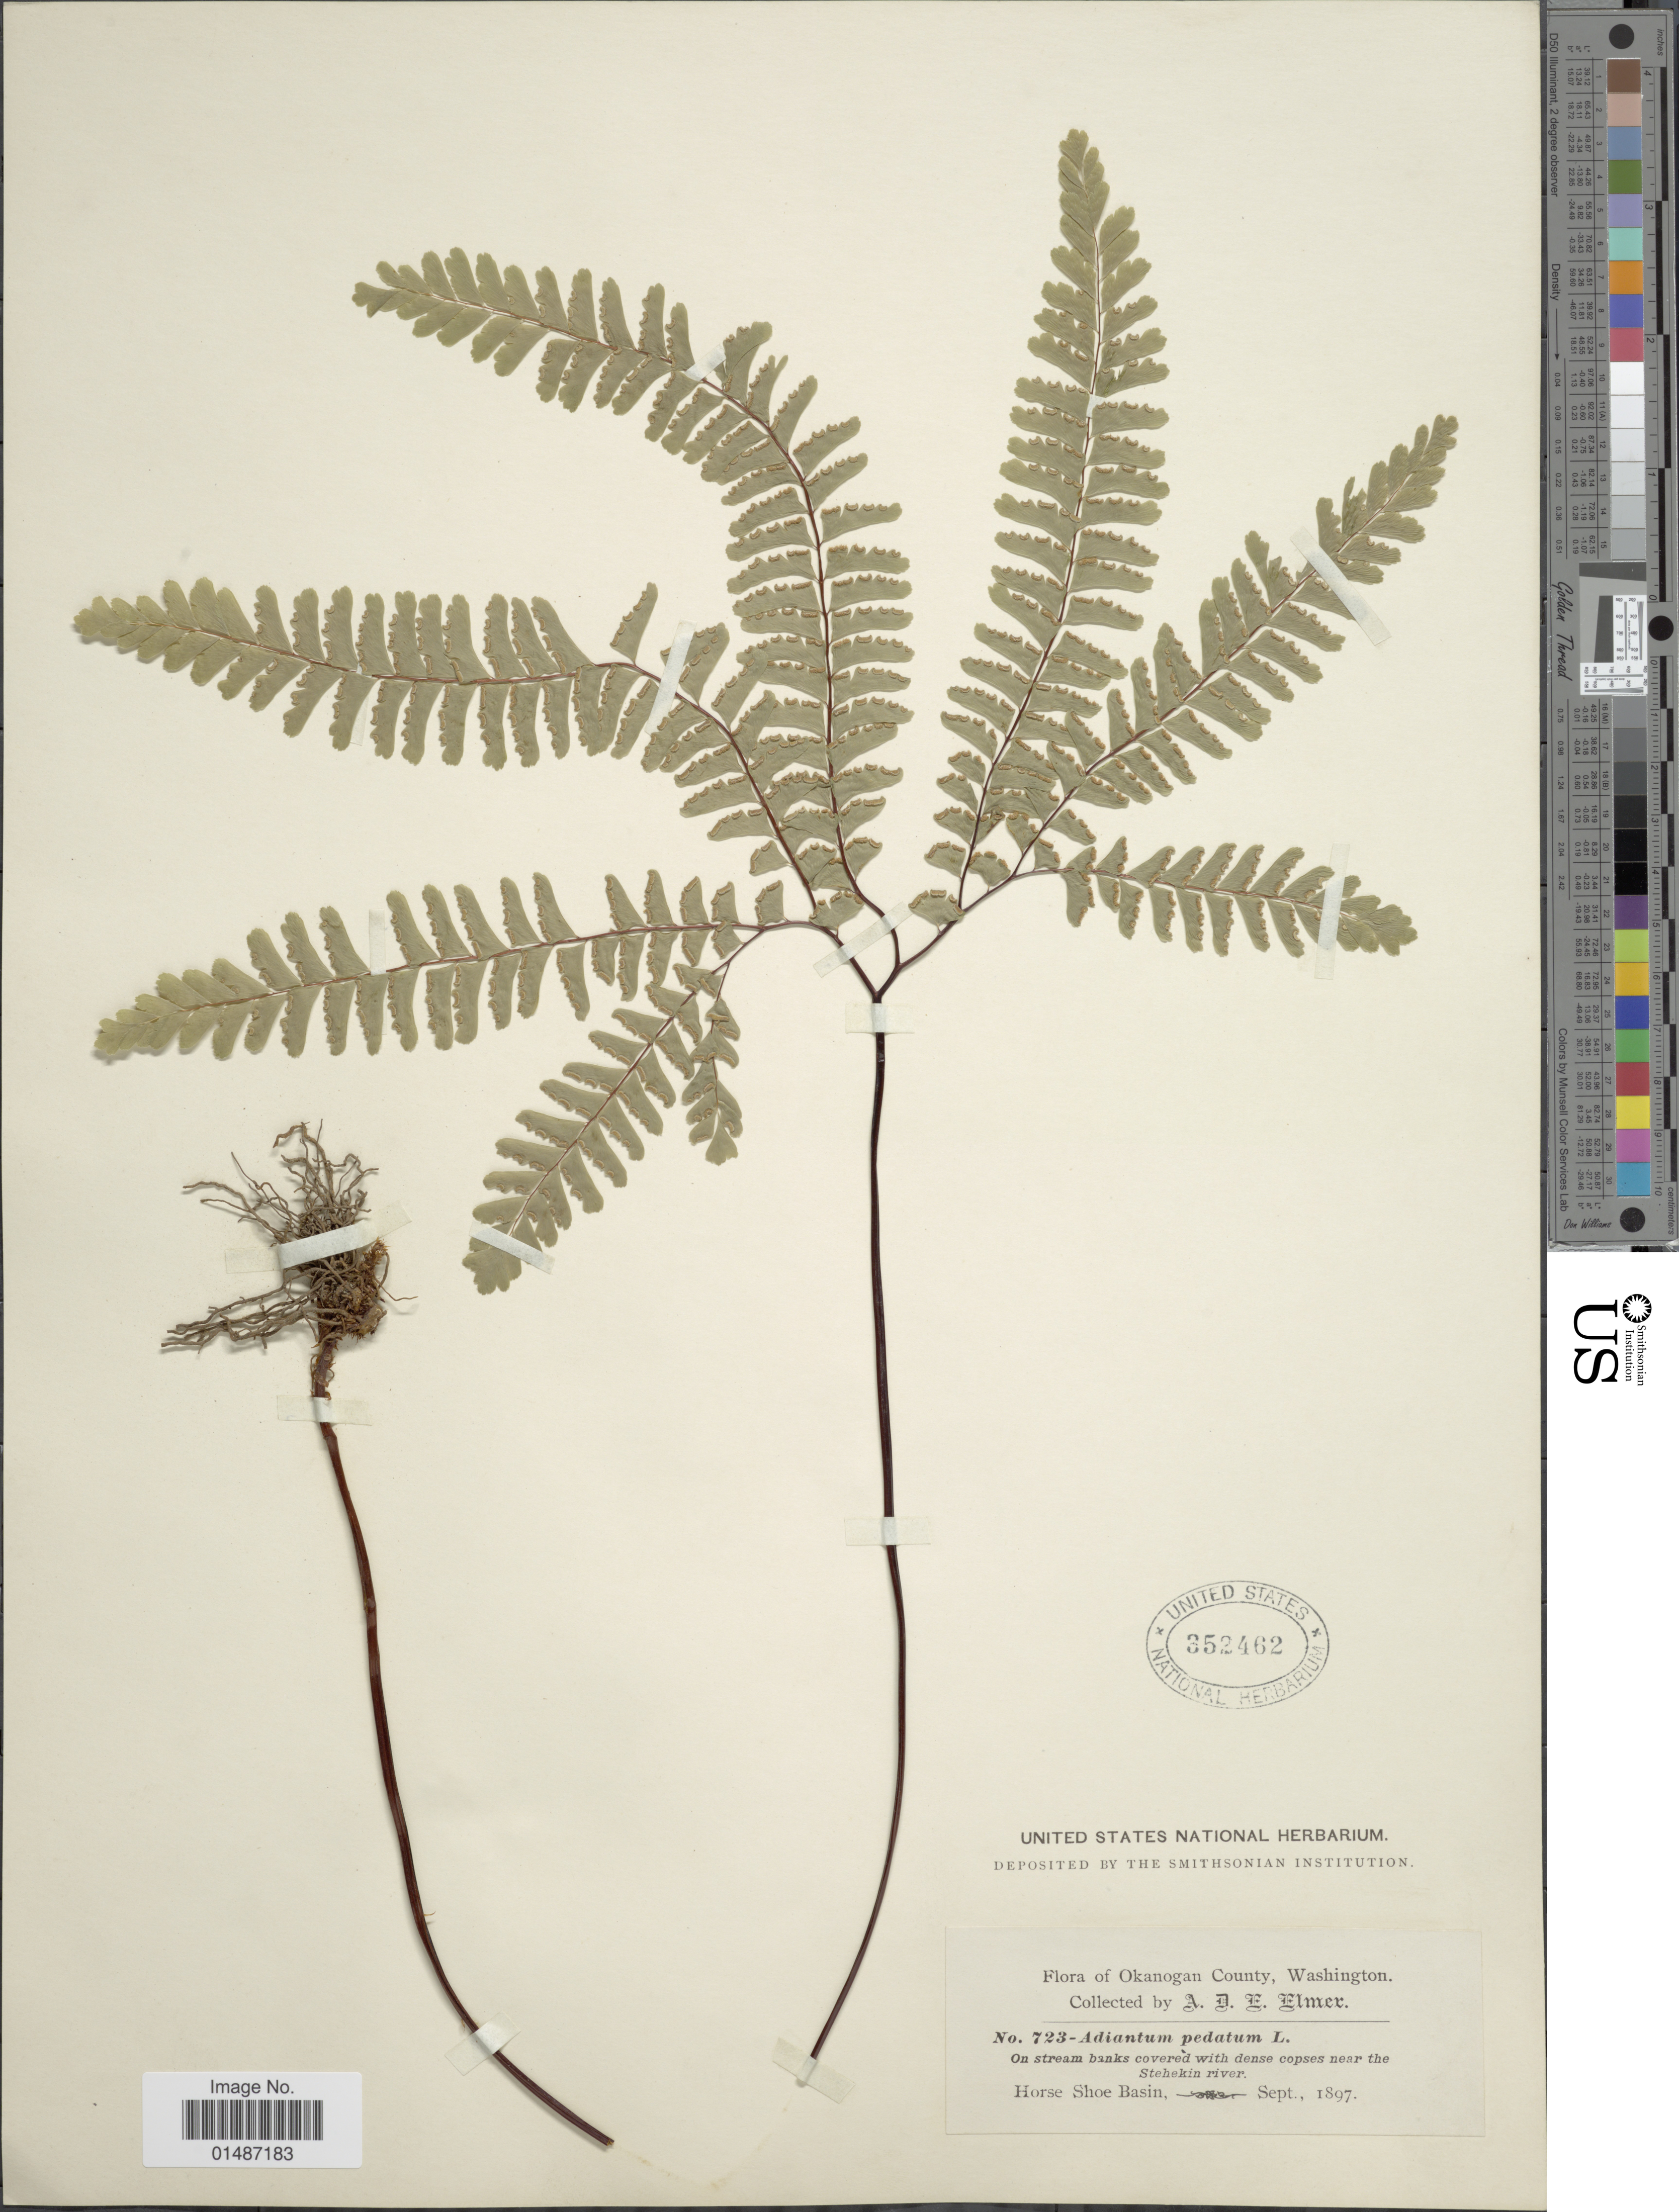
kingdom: Plantae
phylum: Tracheophyta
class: Polypodiopsida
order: Polypodiales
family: Pteridaceae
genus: Adiantum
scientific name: Adiantum pedatum subsp. aleuticum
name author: (Rupr.) Calder & Roy L. Taylor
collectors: A. D. E. Elmer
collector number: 723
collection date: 1897-09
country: United States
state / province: Washington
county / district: Okanogan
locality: Okanogan County. On stream banks covered with dense copses near the Stehekin river. Horse Shoe Basin.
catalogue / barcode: US 352462